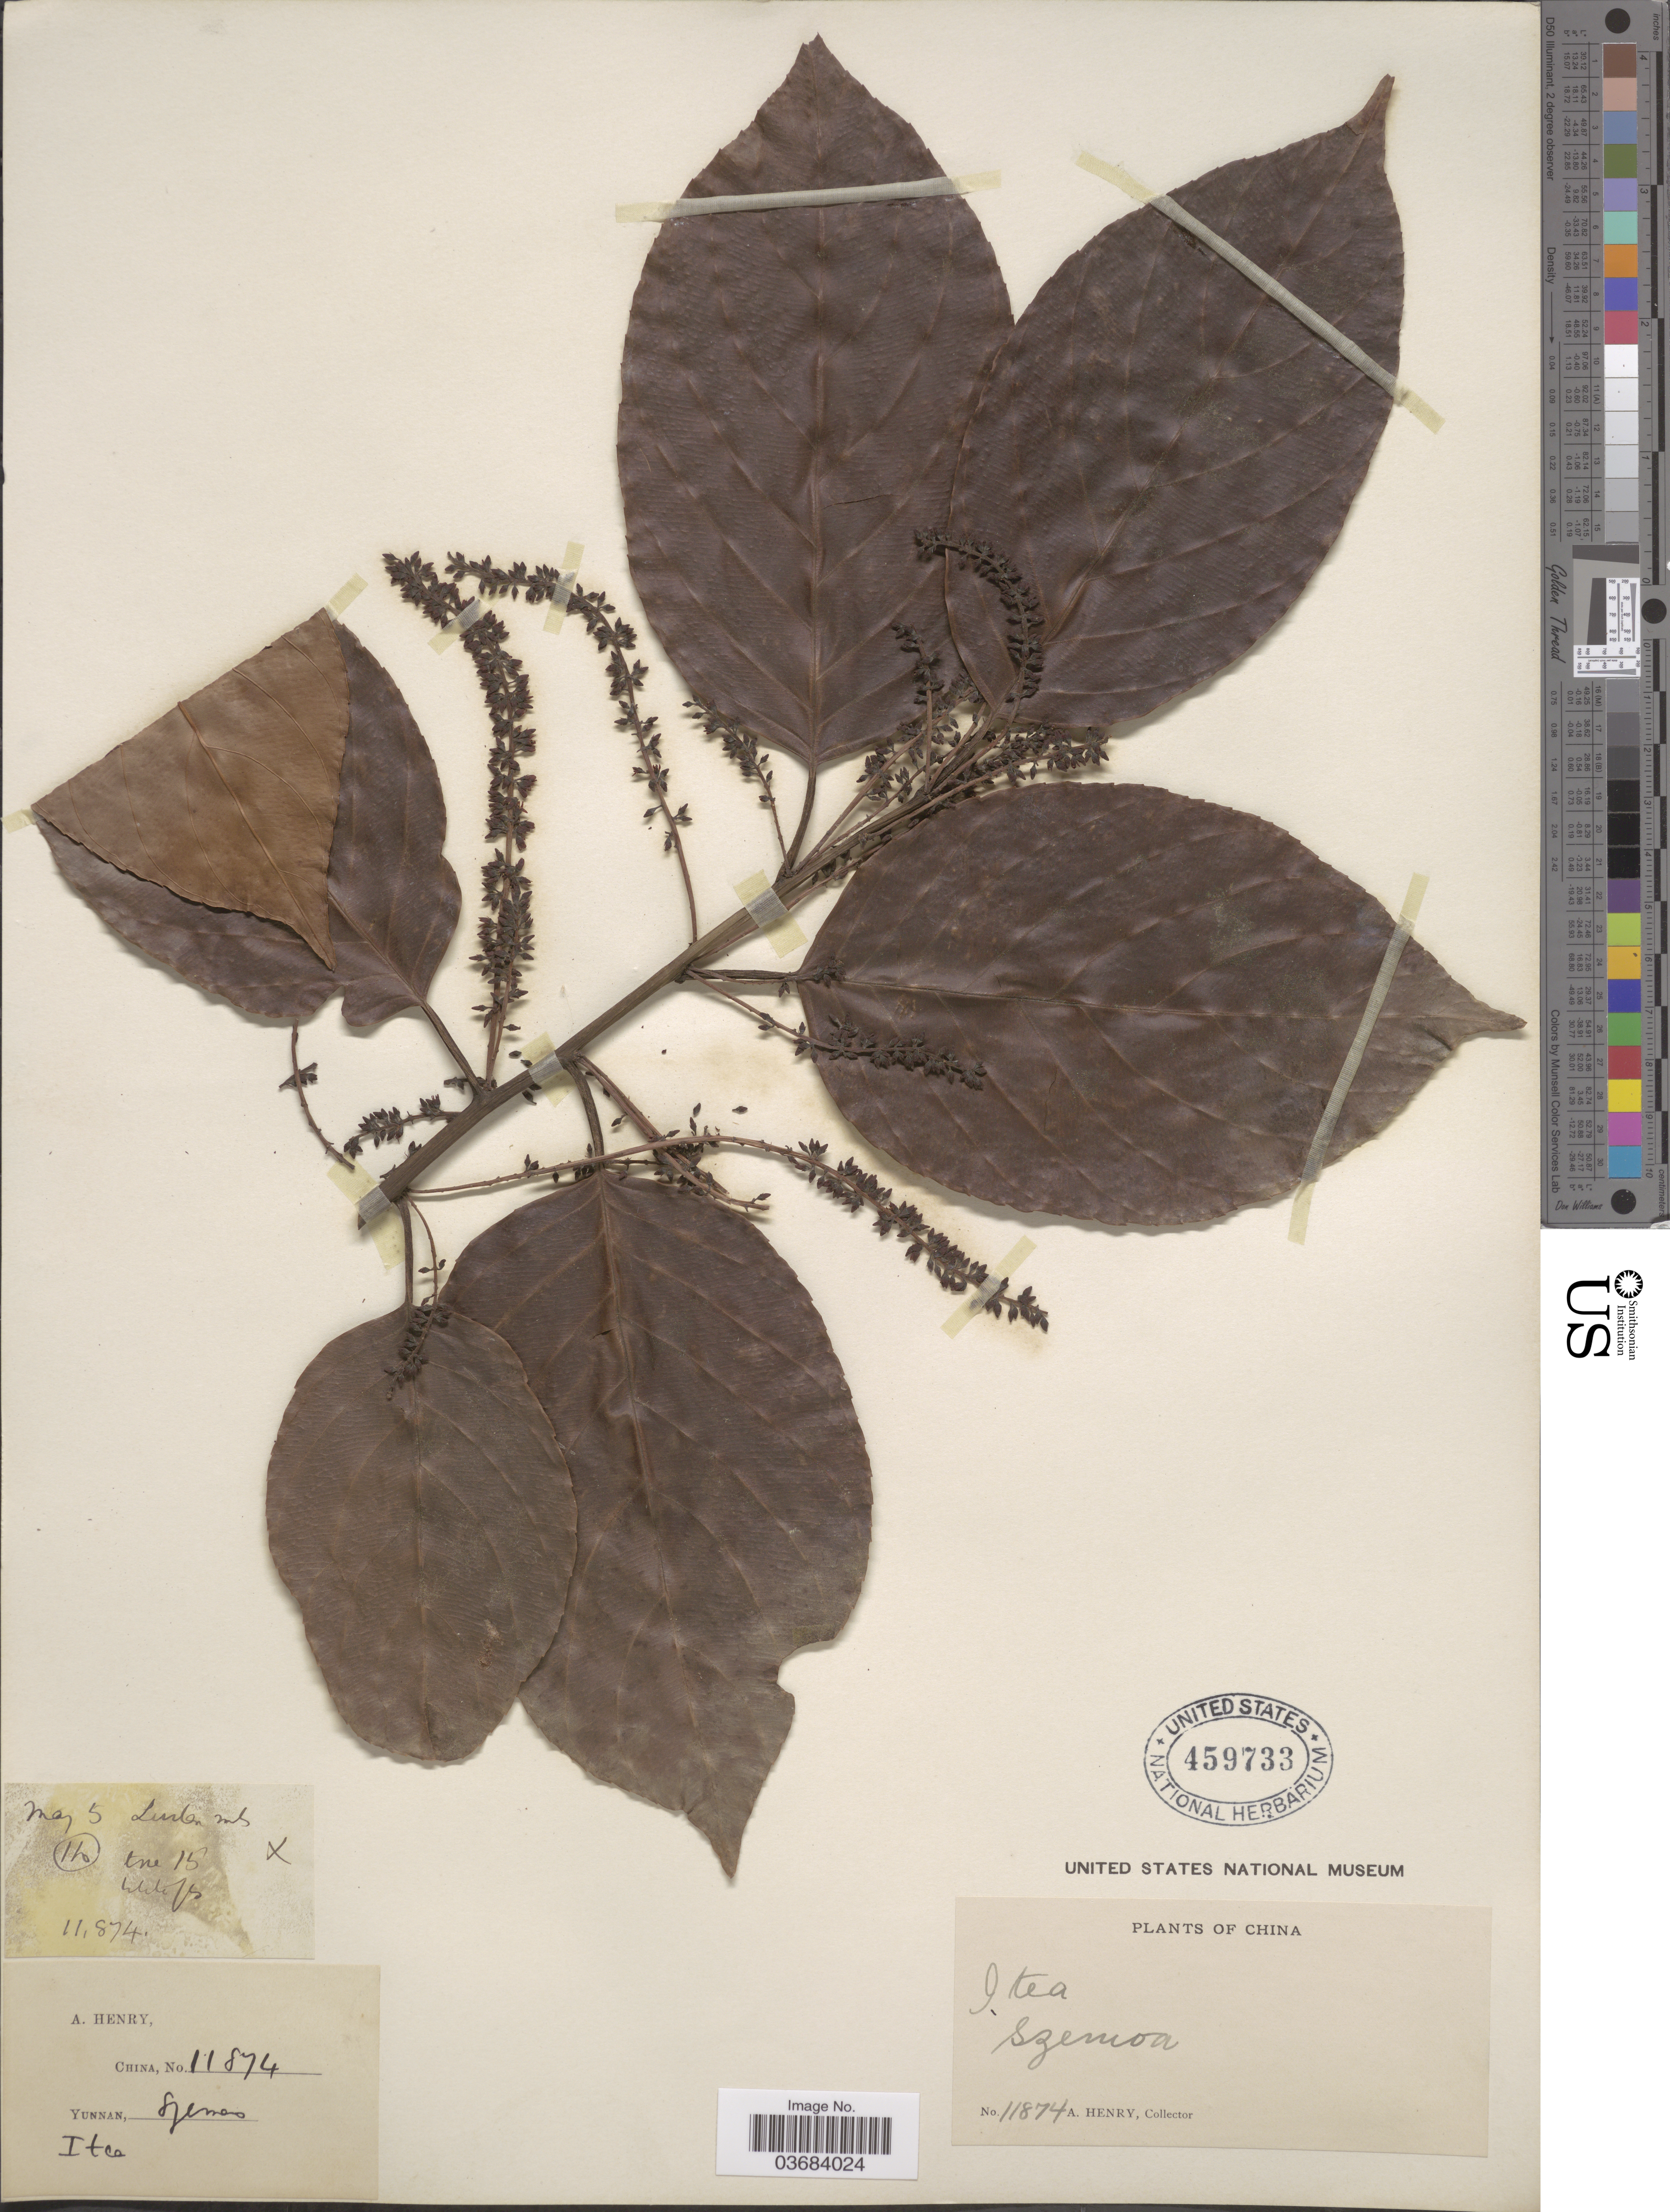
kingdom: Plantae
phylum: Tracheophyta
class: Magnoliopsida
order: Saxifragales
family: Iteaceae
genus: Itea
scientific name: Itea sp.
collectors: A. Henry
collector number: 11874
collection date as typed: Transcribed d/m/y: /5/5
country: China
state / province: Yunnan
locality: Szemoa.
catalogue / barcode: US 459733